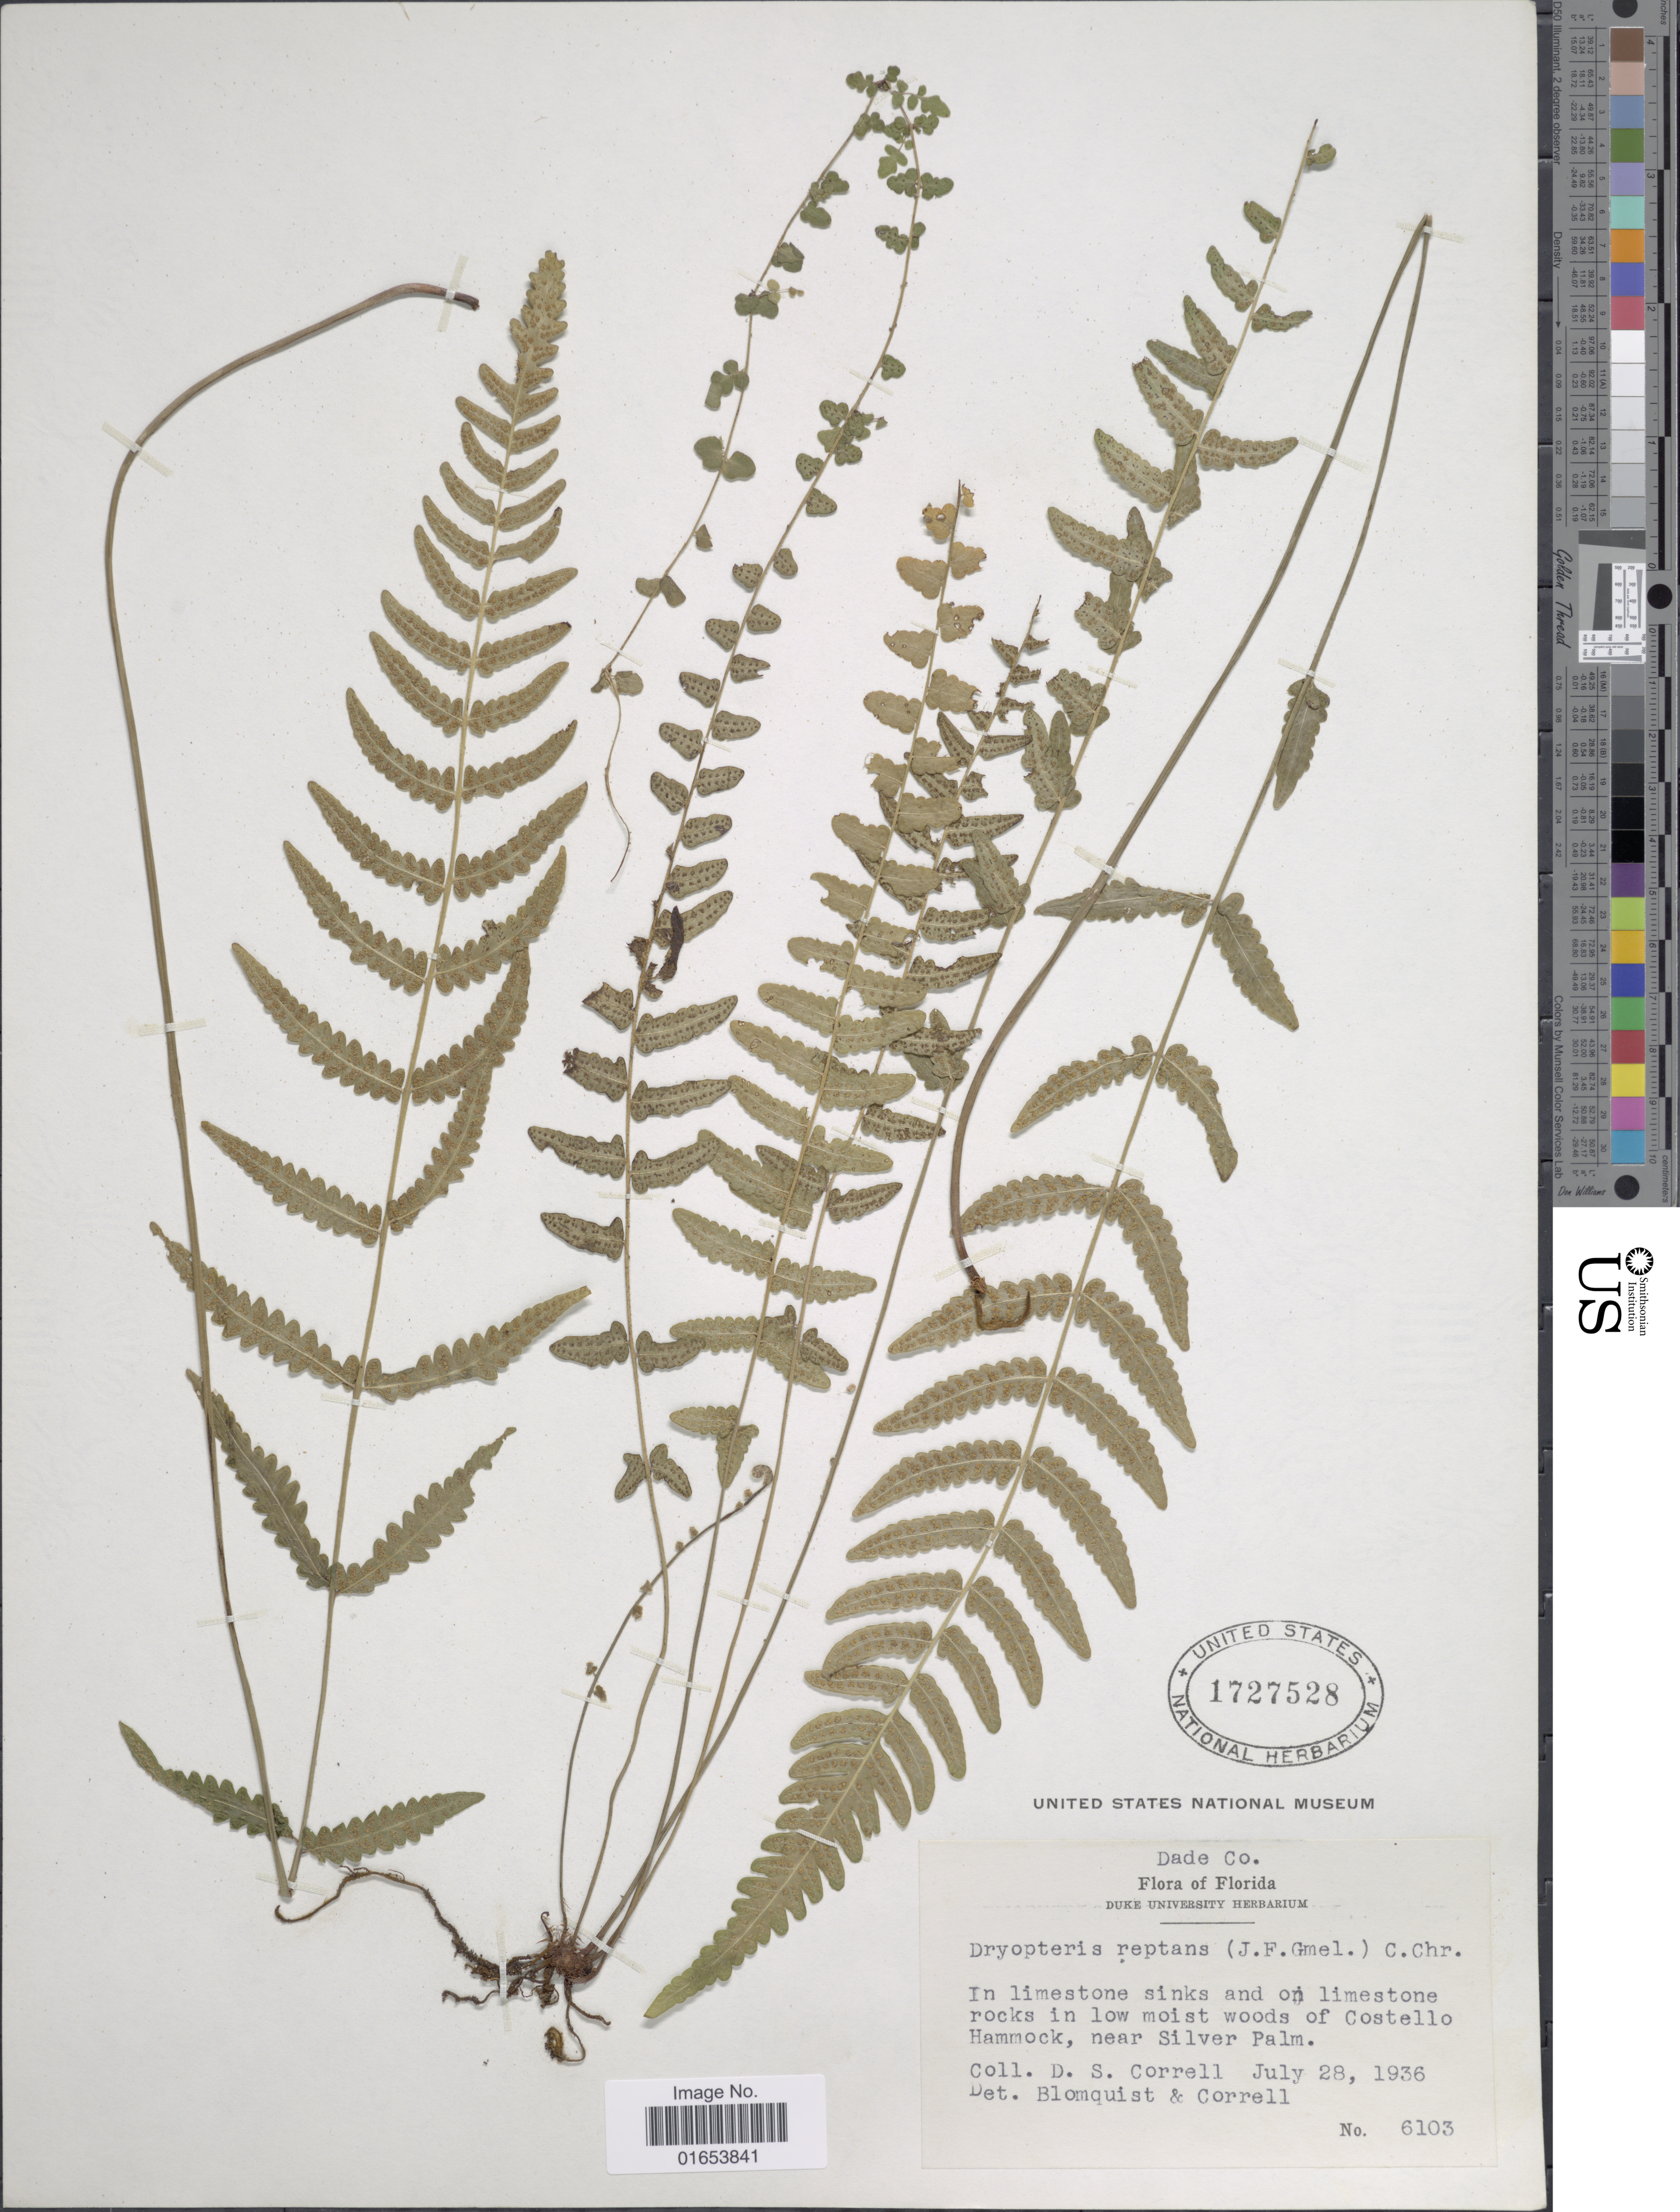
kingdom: Plantae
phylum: Tracheophyta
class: Polypodiopsida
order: Polypodiales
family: Thelypteridaceae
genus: Goniopteris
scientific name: Goniopteris reptans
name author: (J.F. Gmel.) C. Presl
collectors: D. S. Correll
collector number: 6103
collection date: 1936-07-28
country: United States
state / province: Florida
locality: Dade Co., Florida, in limestone sinks and on limestone rocks in low moist woods of Costello Hammock, near Silver Palm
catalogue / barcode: US 1727528